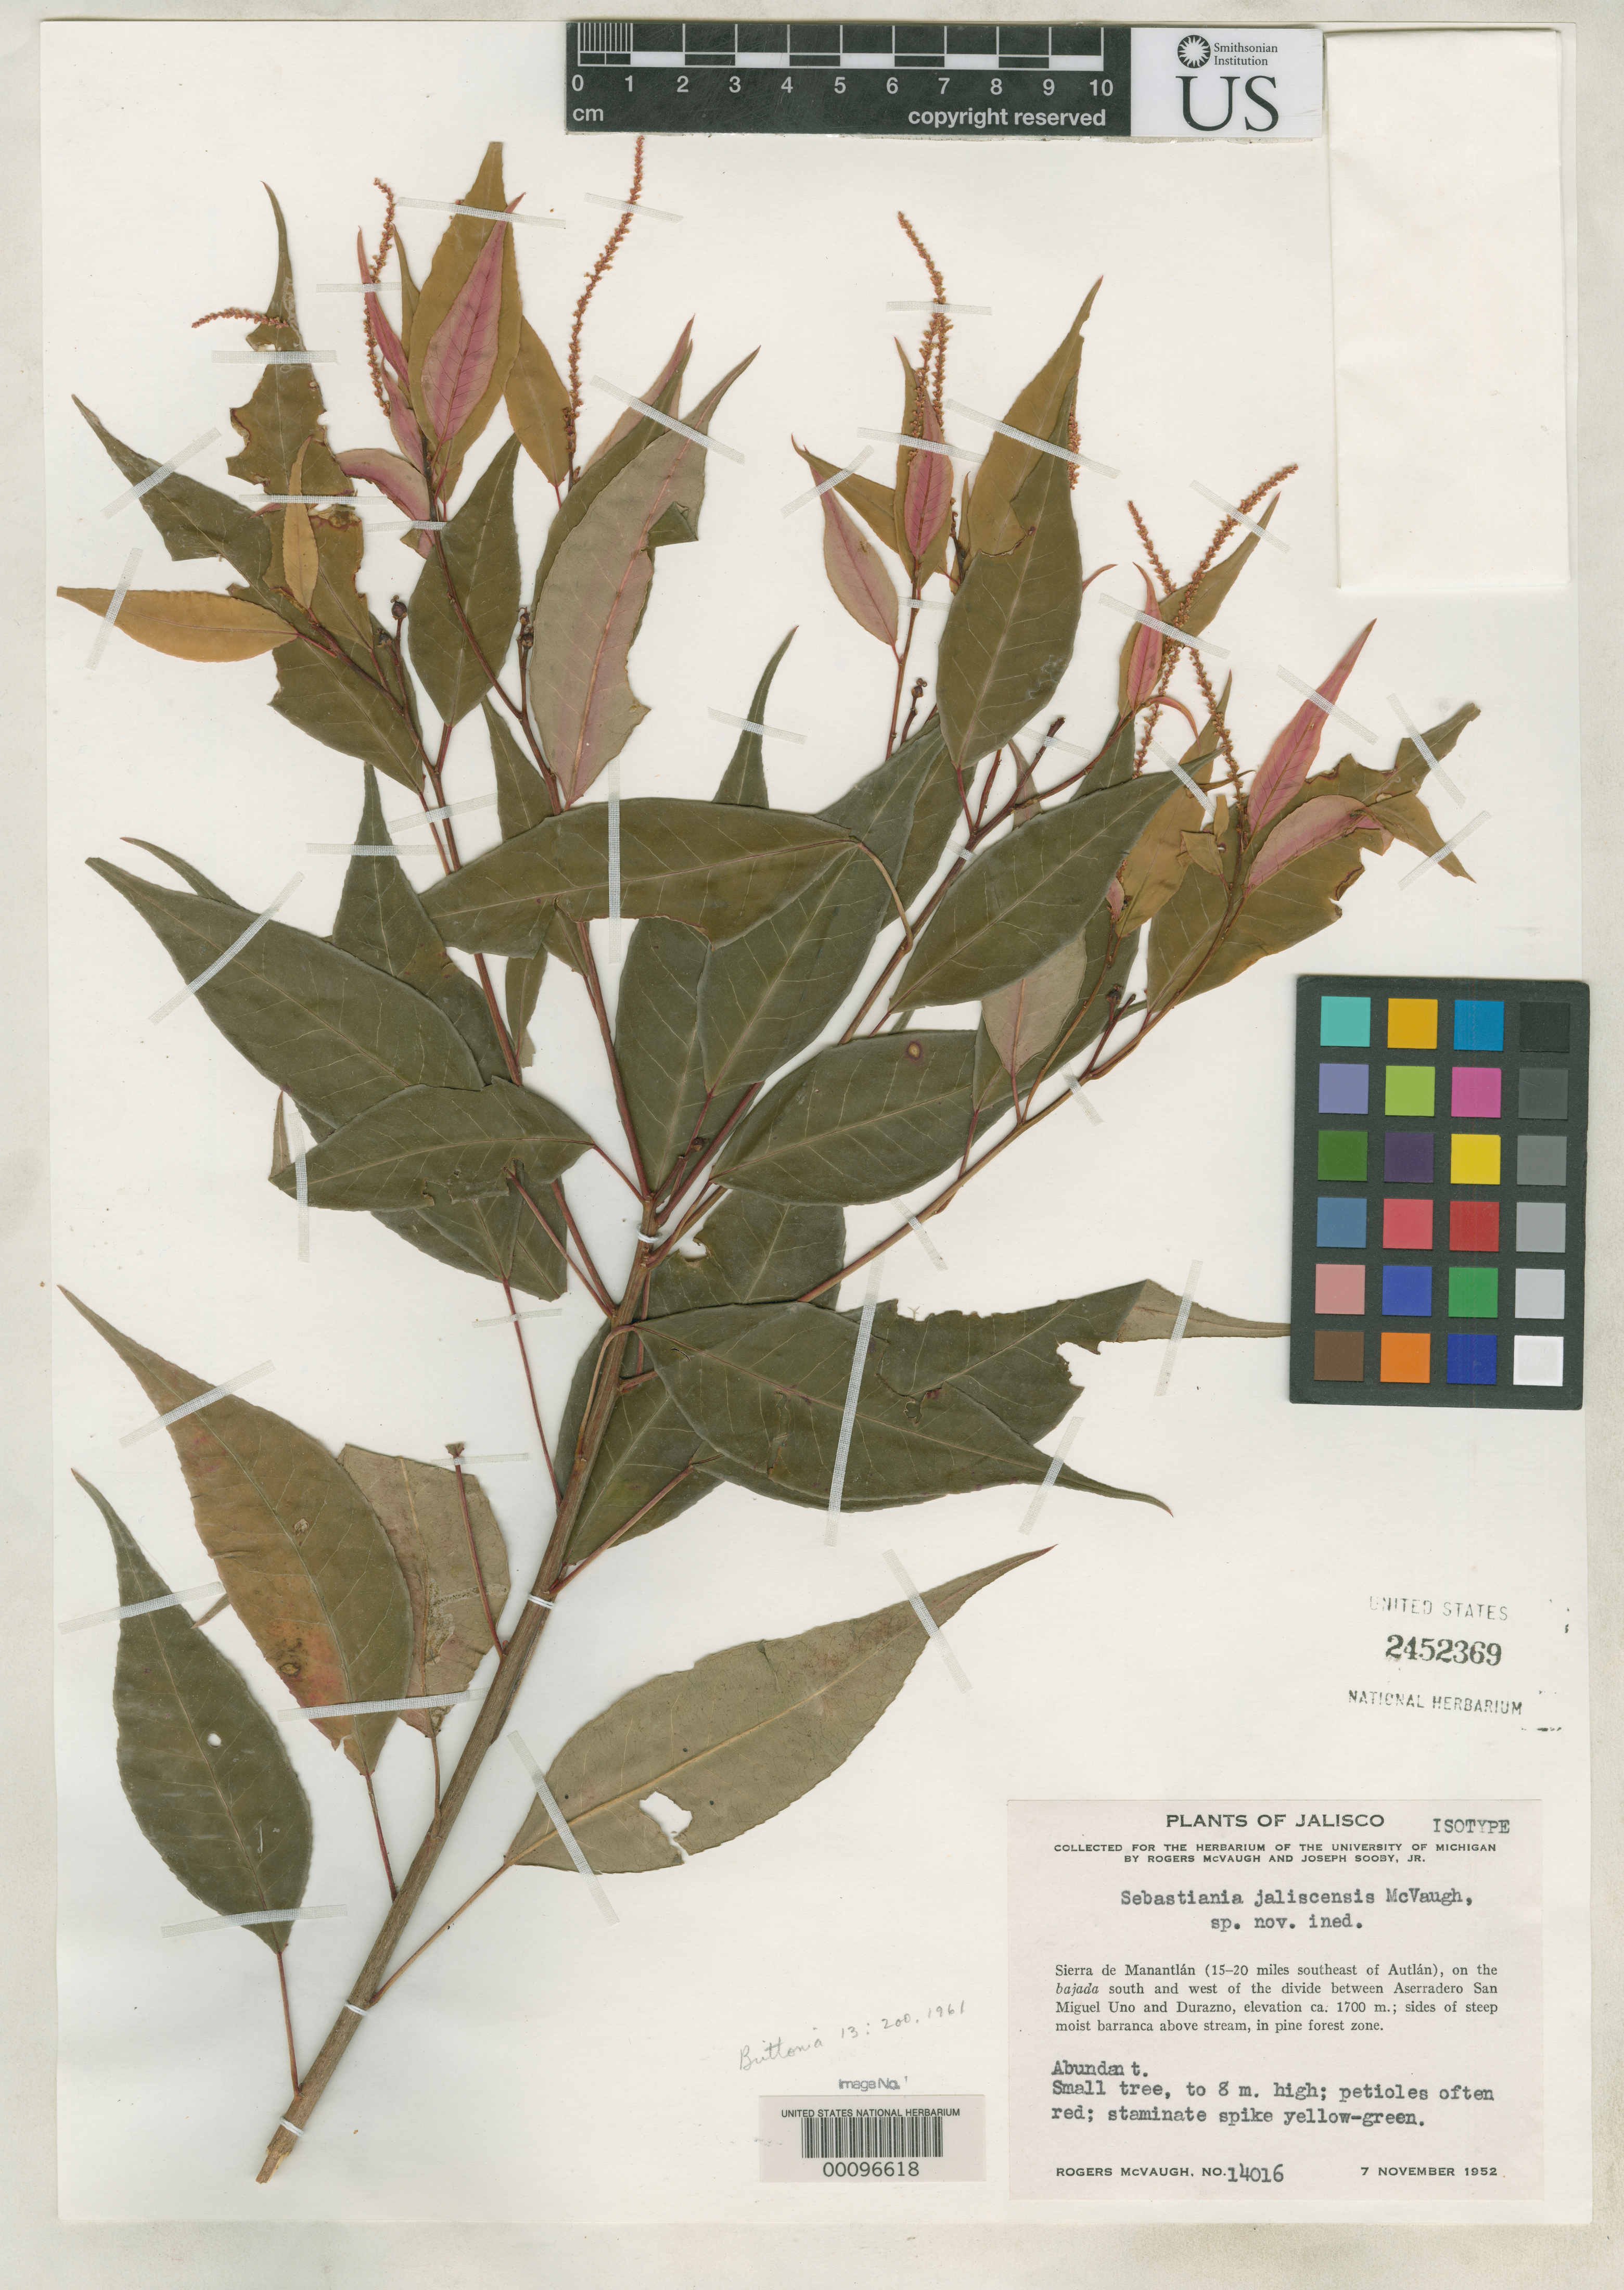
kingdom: Plantae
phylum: Tracheophyta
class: Magnoliopsida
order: Malpighiales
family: Euphorbiaceae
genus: Sebastiania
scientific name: Sebastiania jaliscensis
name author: McVaugh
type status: Isotype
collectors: R. McVaugh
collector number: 14016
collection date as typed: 07 Nov 1952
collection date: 1952-11-07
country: Mexico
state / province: Jalisco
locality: Sierra de Manautlan, SE of Autlan.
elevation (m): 1700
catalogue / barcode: US 2452369